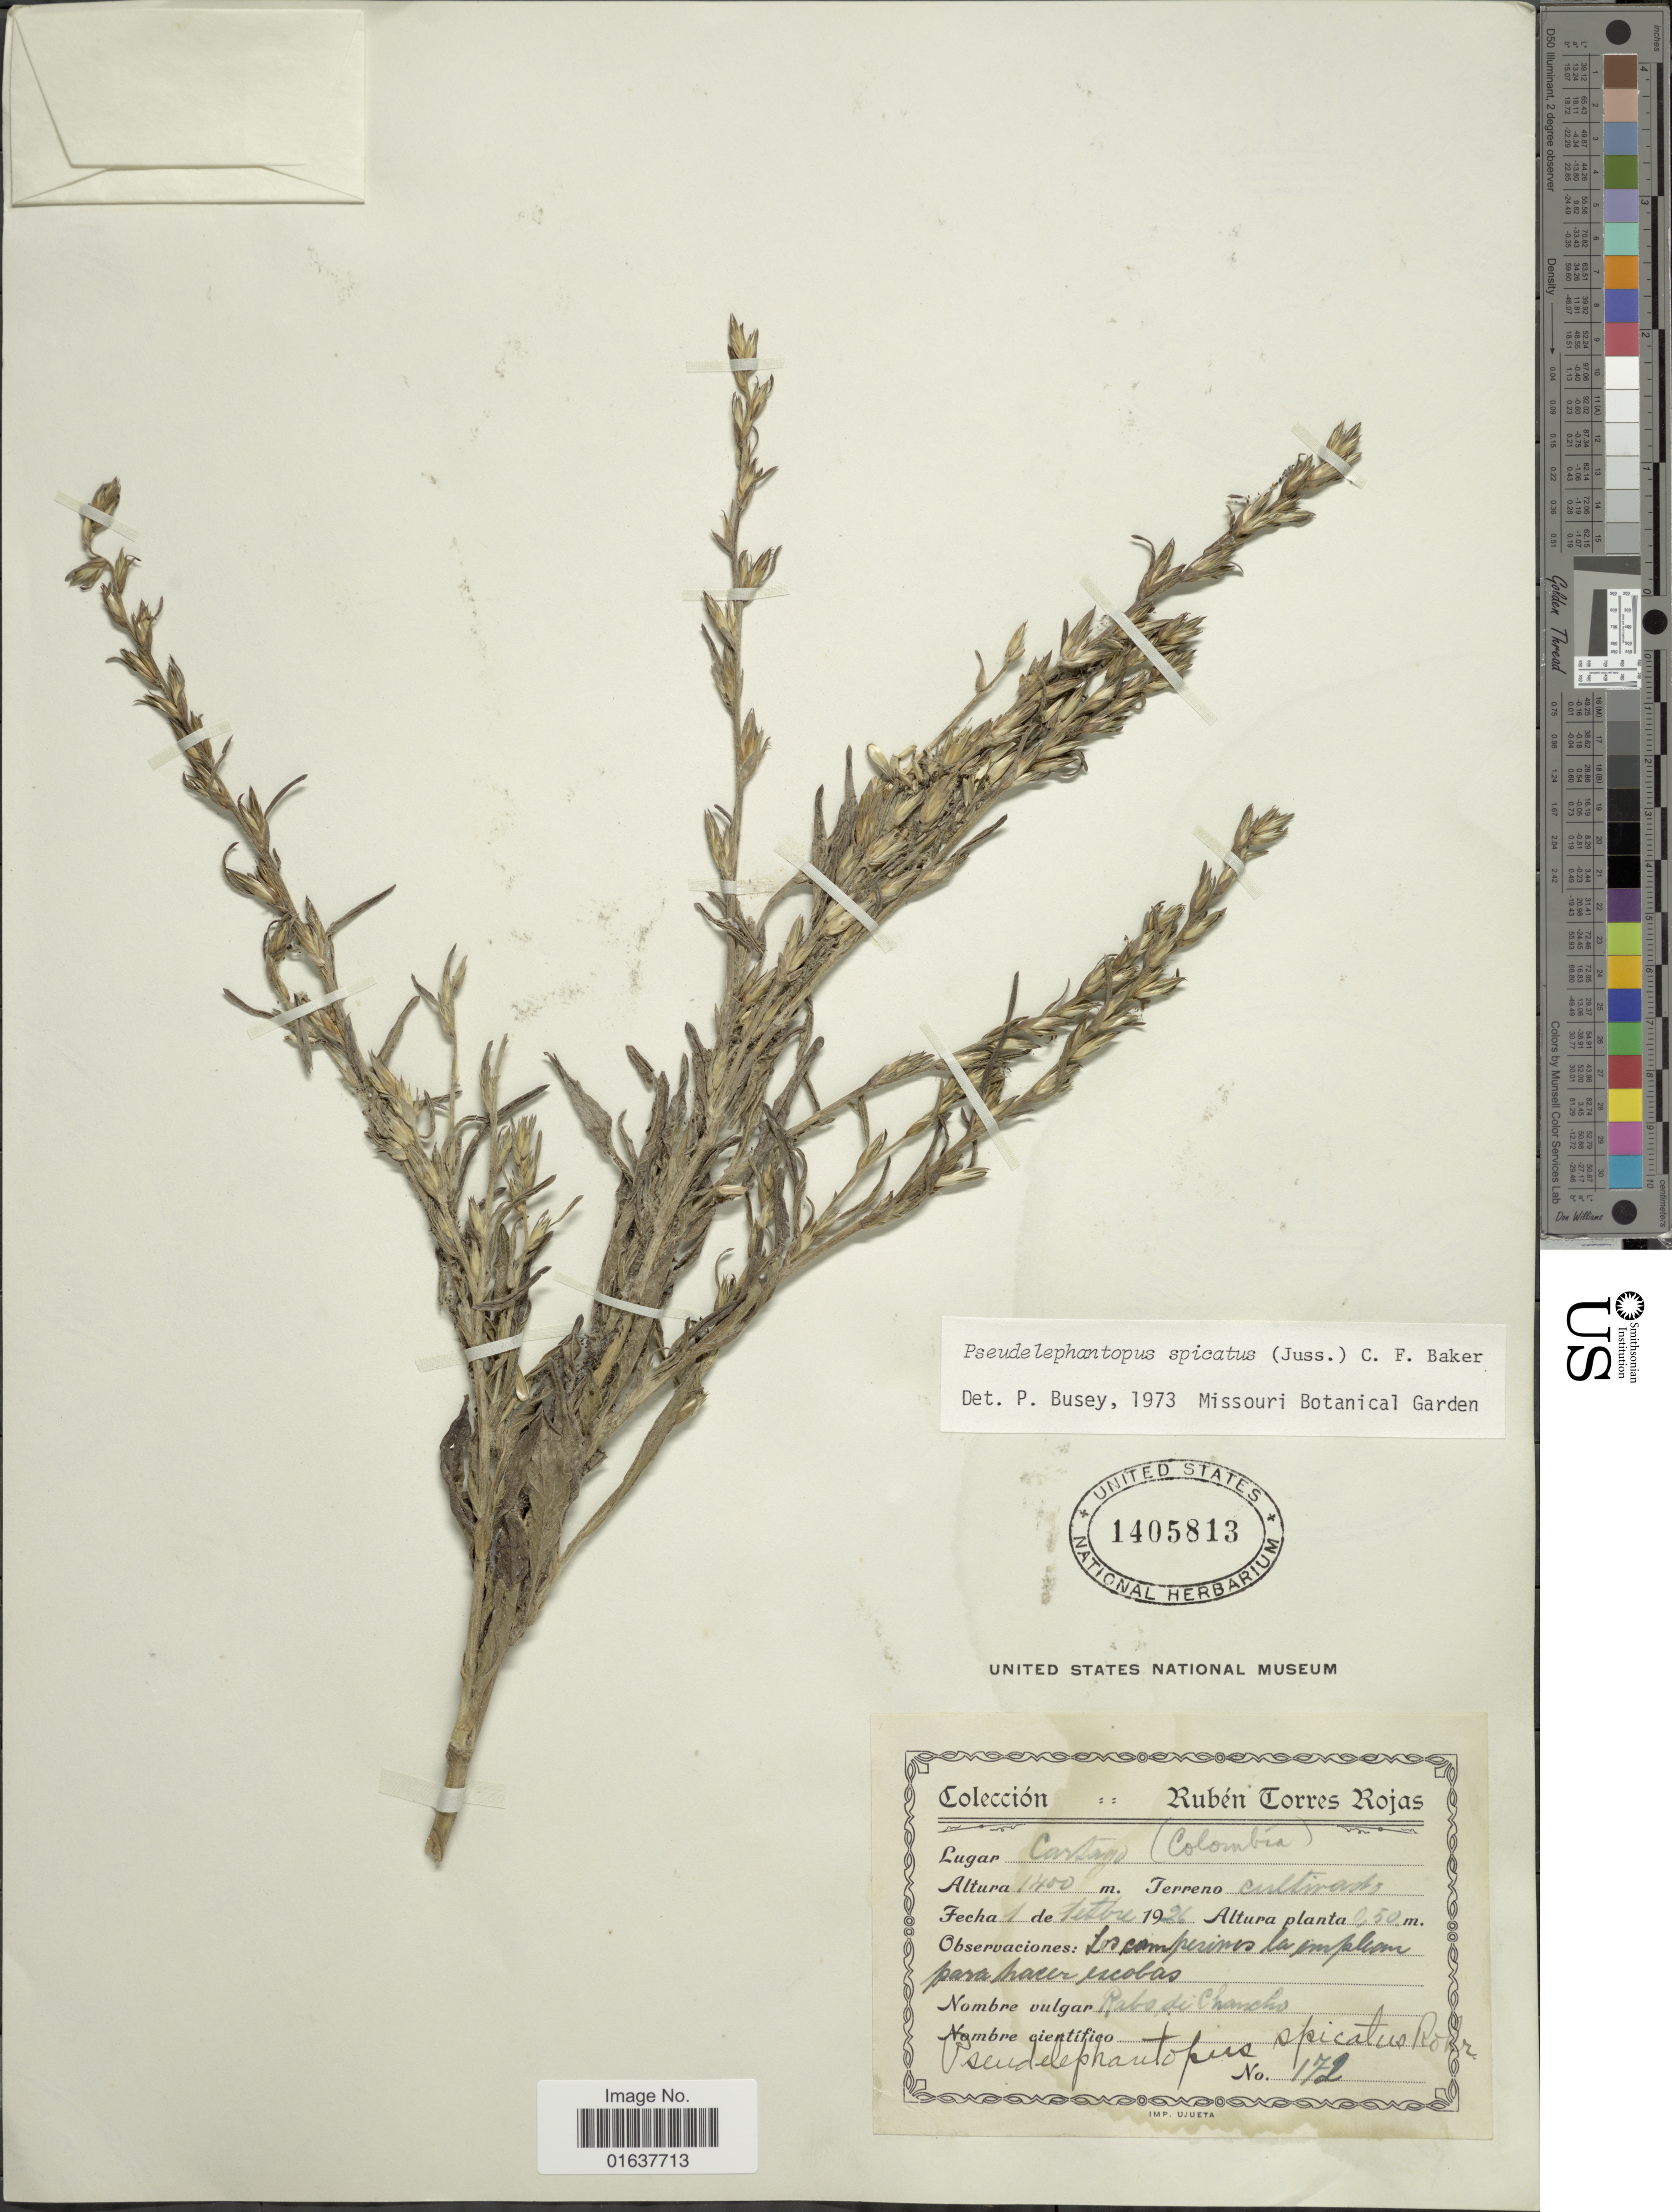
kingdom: Plantae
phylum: Tracheophyta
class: Magnoliopsida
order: Asterales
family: Asteraceae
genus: Pseudelephantopus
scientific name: Pseudelephantopus spicatus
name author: (Juss. ex Aubl.) C.F. Baker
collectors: R. Torres Rojas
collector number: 172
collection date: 1926-09-01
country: Colombia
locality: Cartago. Los camperines la implem para hacer encobas [interpreted]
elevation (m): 1400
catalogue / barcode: US 1405813